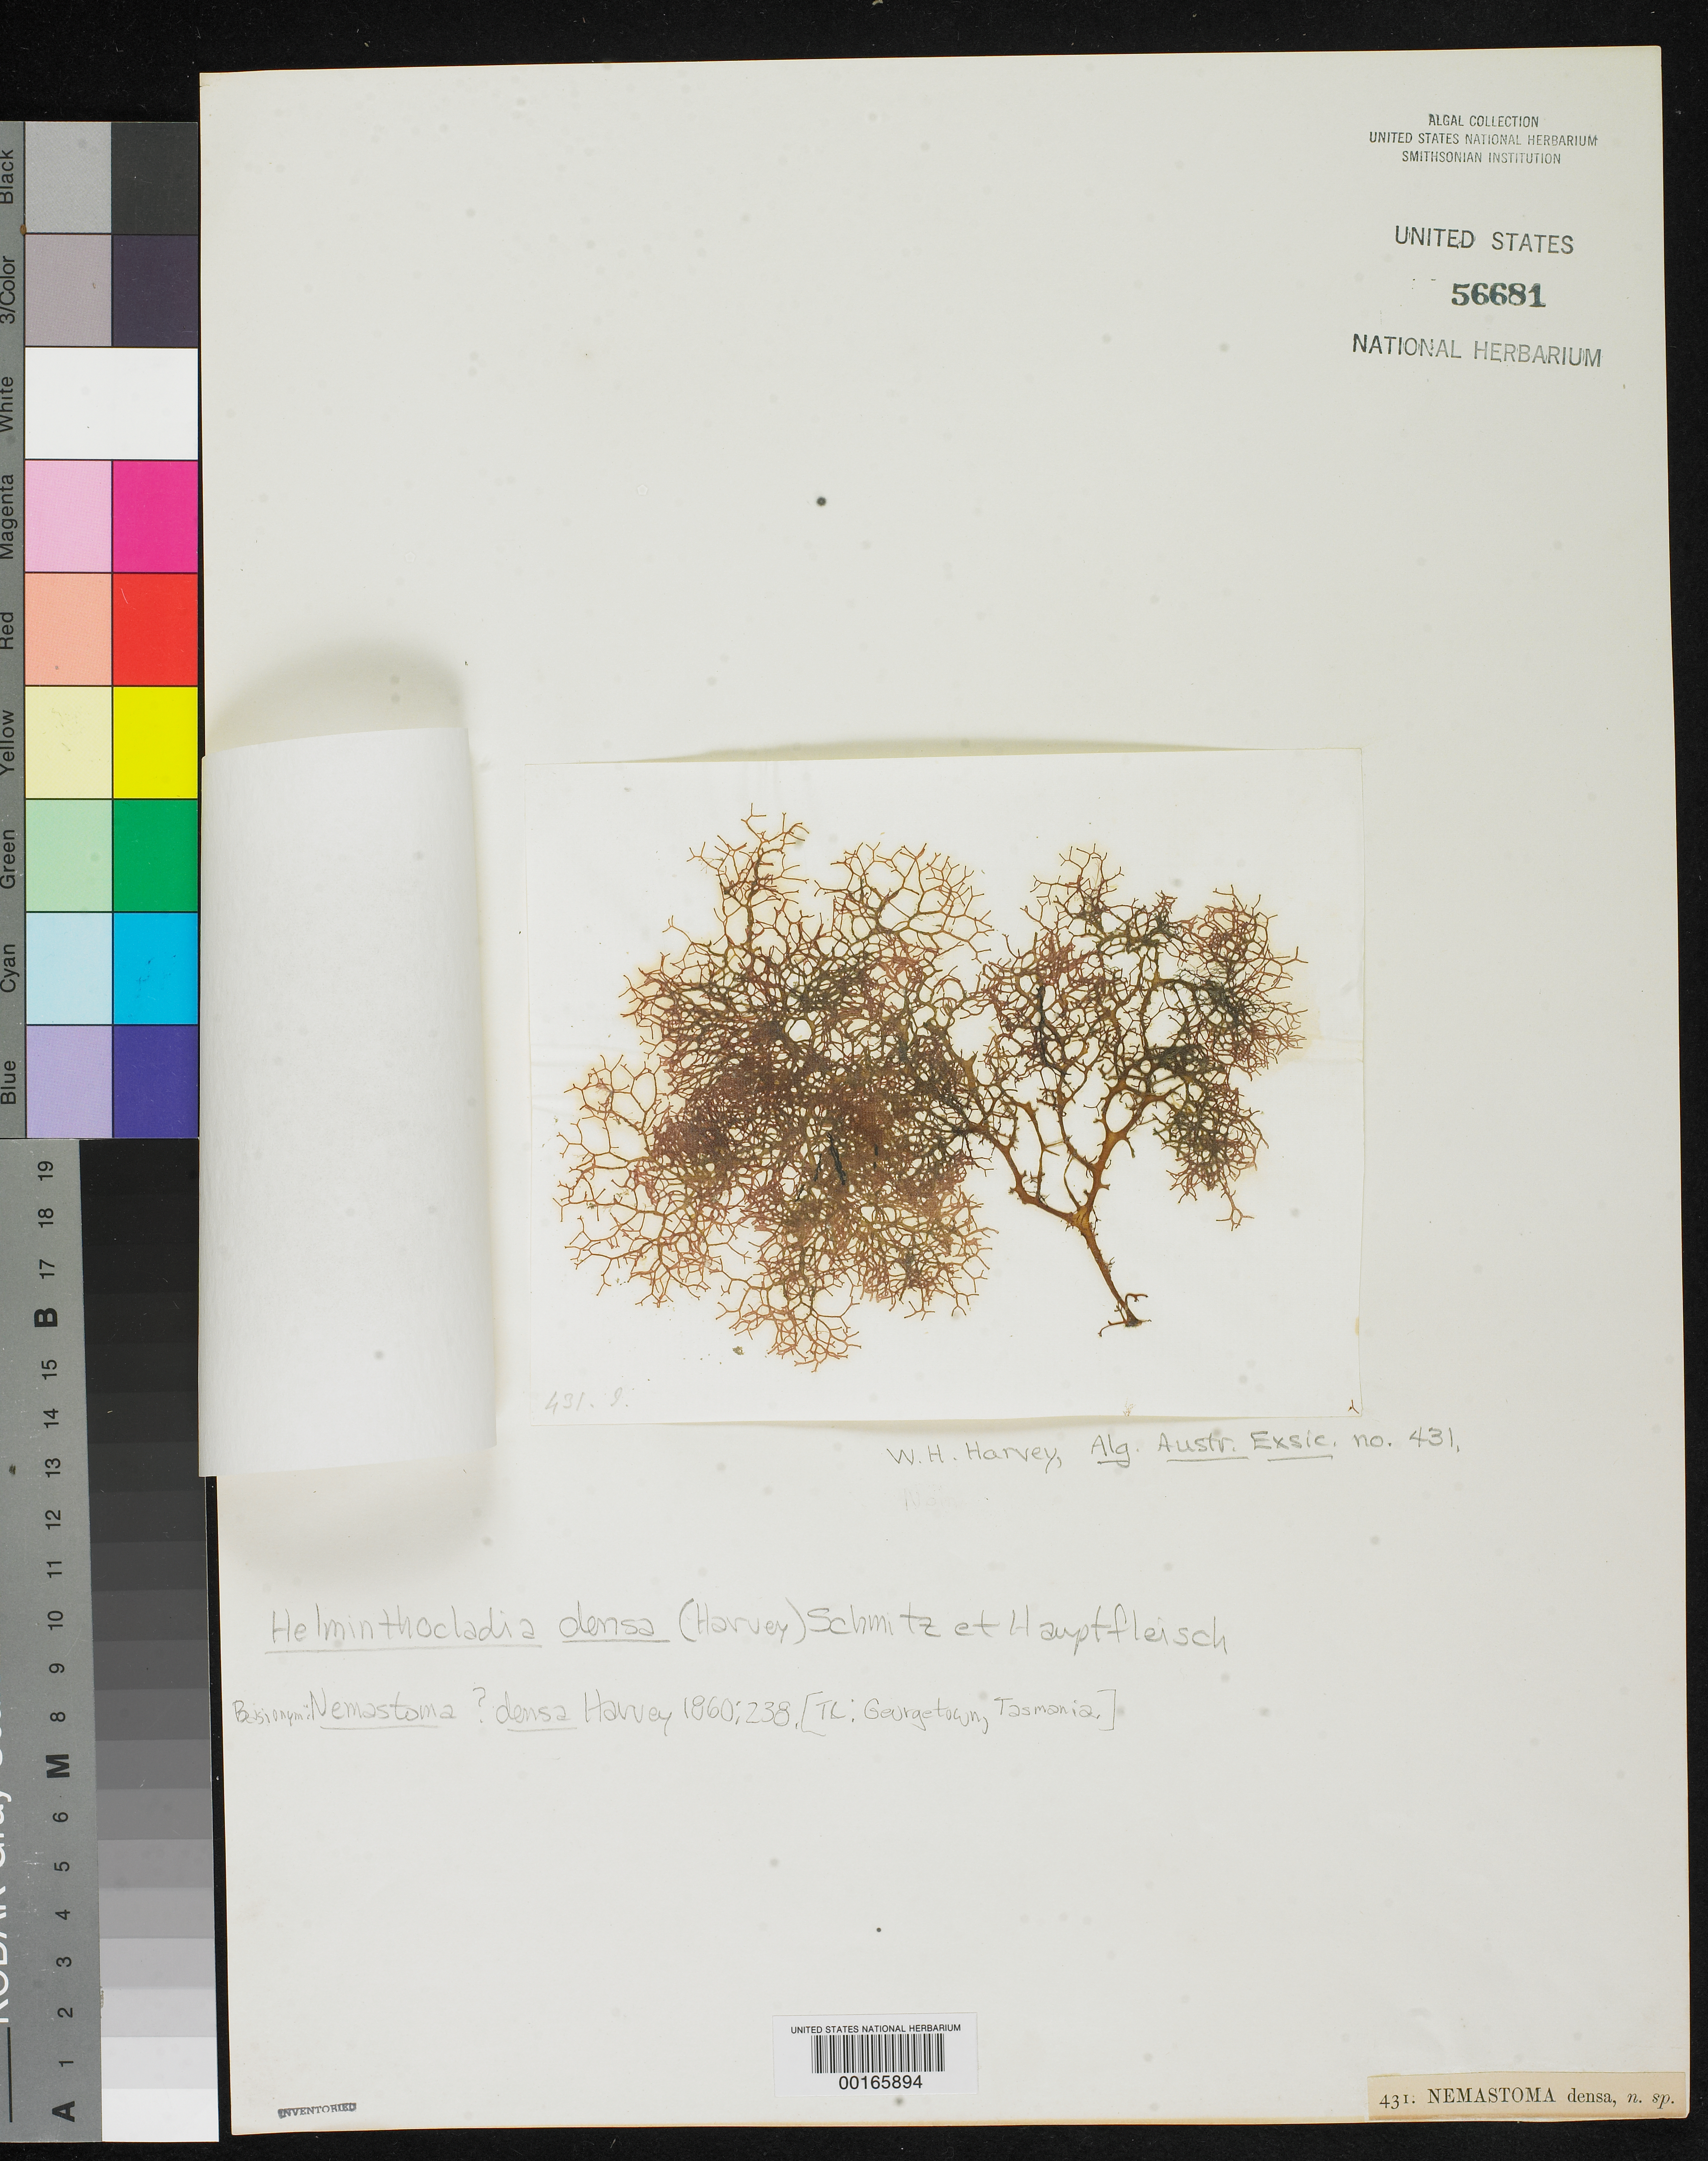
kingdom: Plantae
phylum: Rhodophyta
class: Florideophyceae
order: Nemastomatales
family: Nemastomataceae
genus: Nemastoma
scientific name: Nemastoma densum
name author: Harv. in Hook. f.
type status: Isotype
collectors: W. Harvey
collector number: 431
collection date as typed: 1854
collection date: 1854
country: Australia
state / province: Tasmania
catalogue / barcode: US 56681